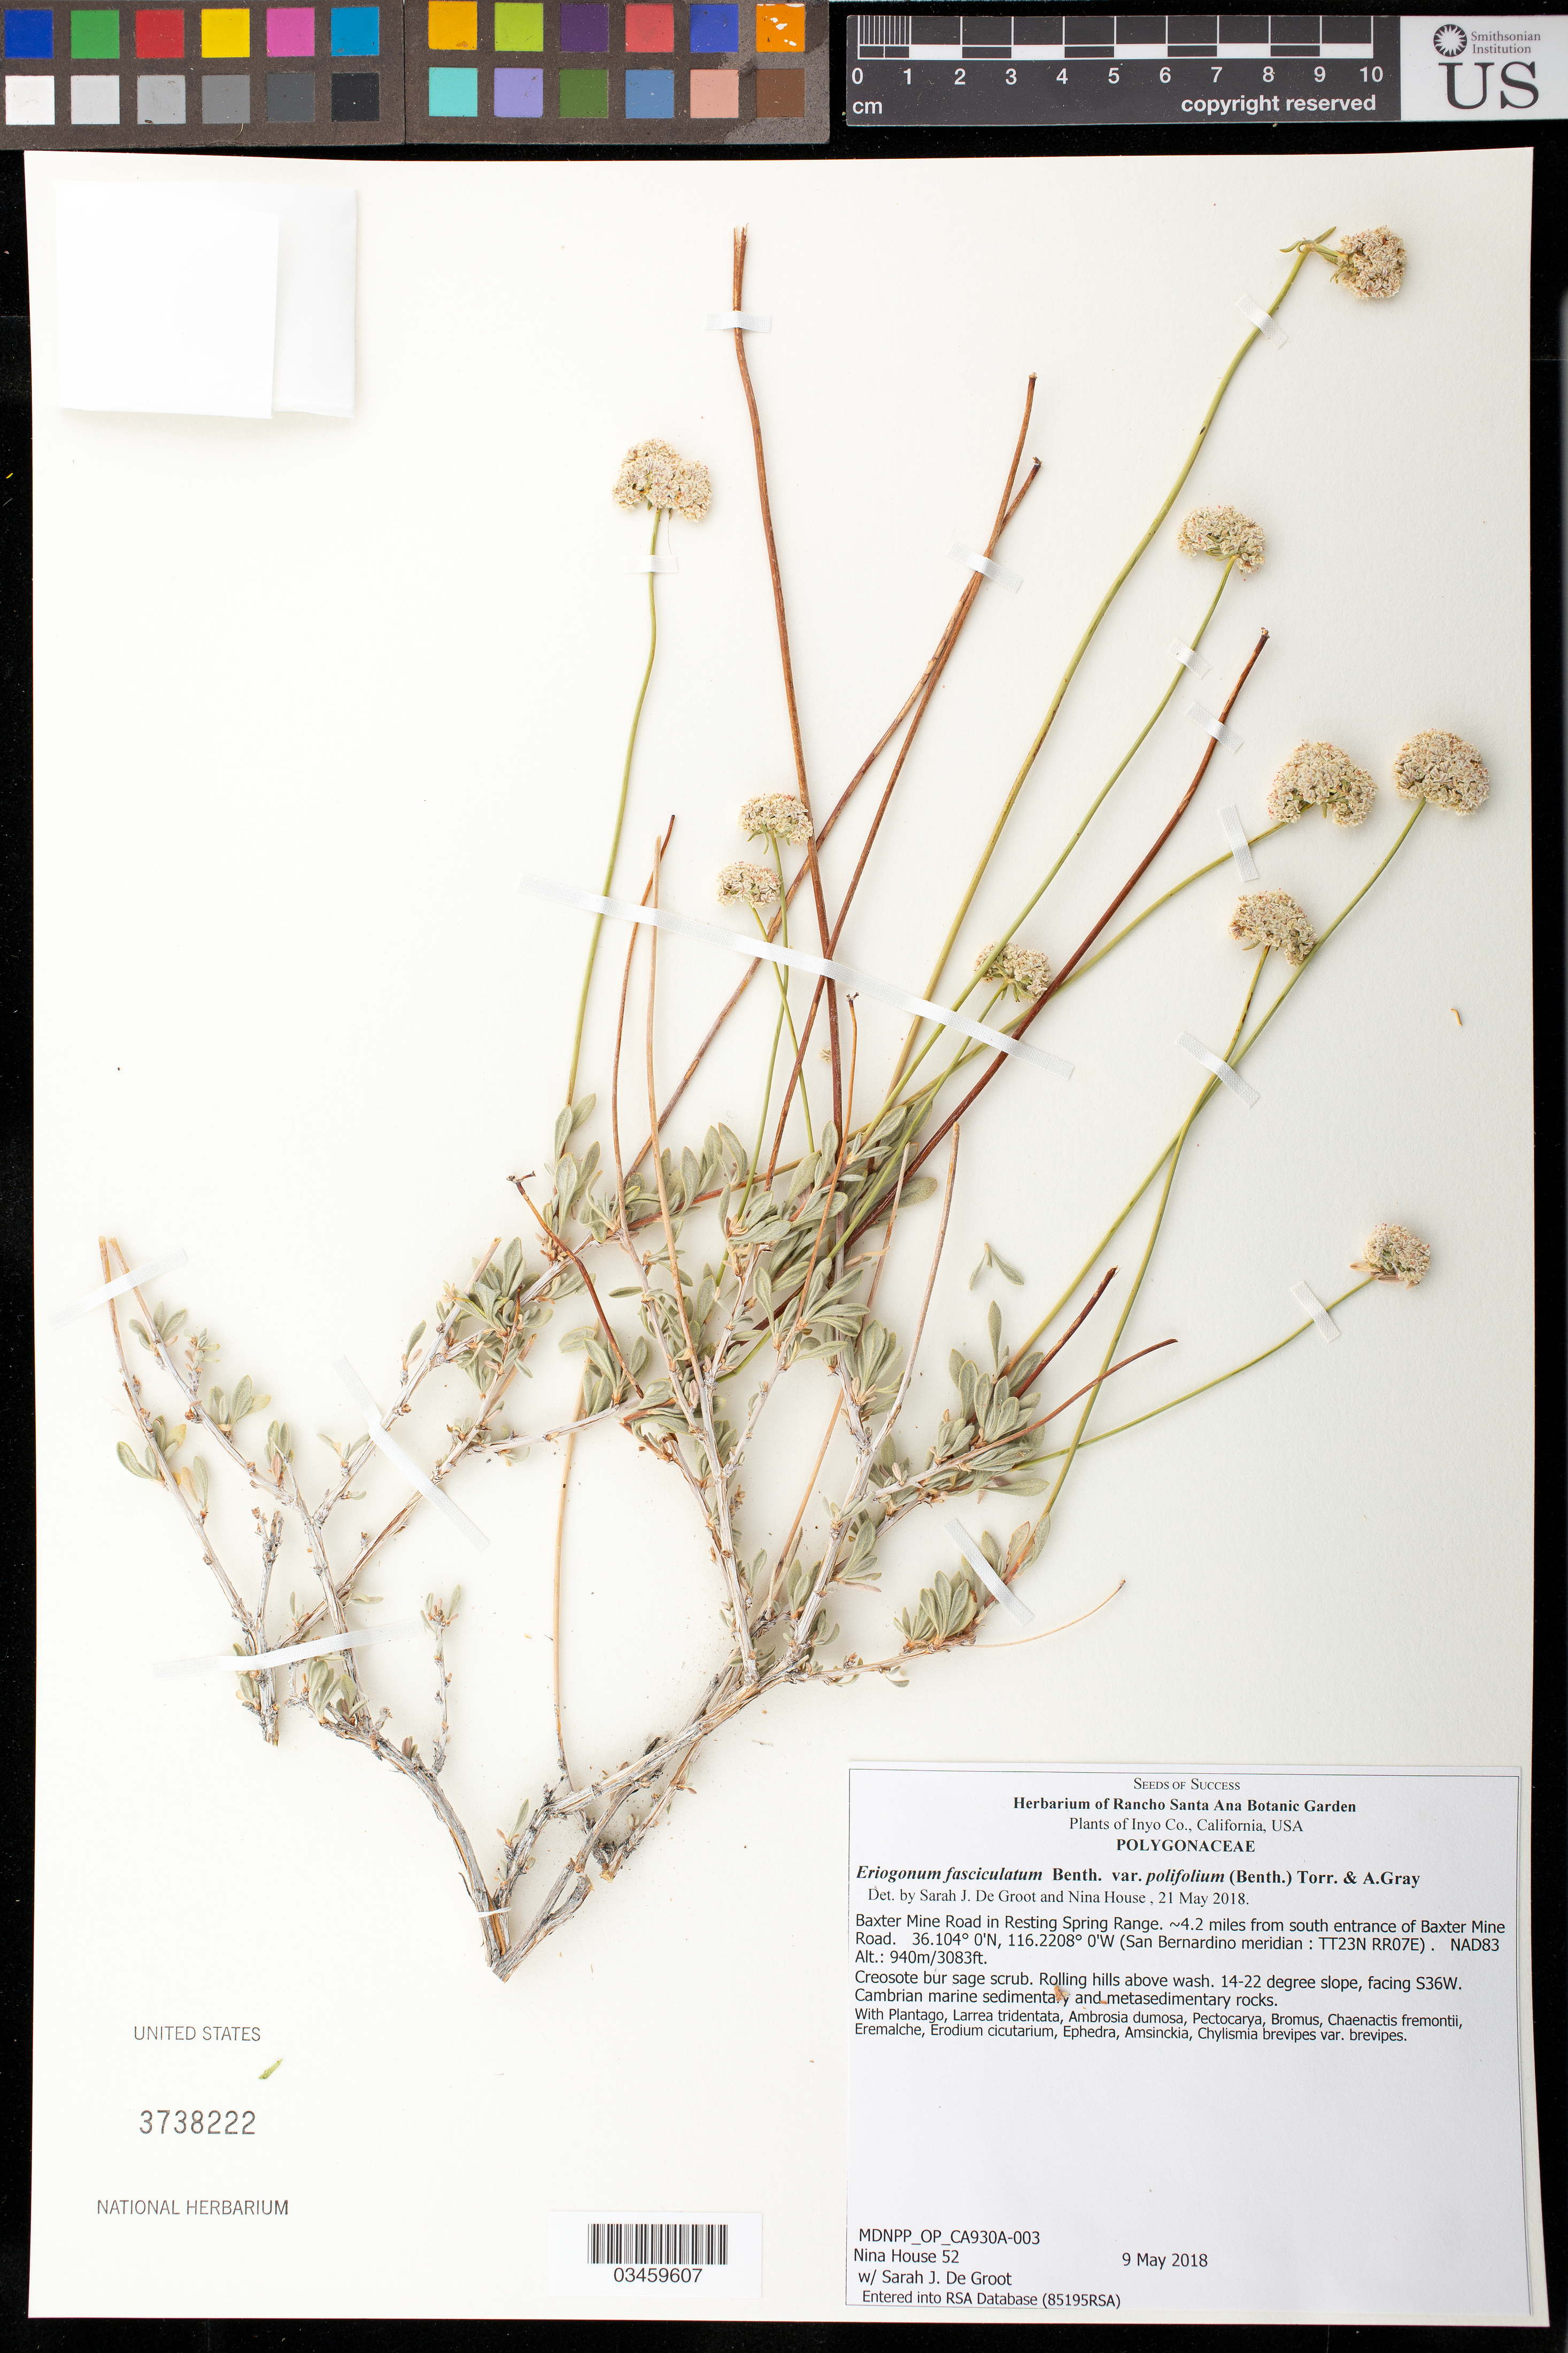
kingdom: Plantae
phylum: Tracheophyta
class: Magnoliopsida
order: Caryophyllales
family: Polygonaceae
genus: Eriogonum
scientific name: Eriogonum fasciculatum var. polifolium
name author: (Benth.) Torr. & A. Gray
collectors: N. House & S. De Groot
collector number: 52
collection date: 2018-05-09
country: United States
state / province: California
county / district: Inyo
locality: Baxter Mine Rd in Resting Spring Range, 4.2 mi from S entrance of Baxter Mine Rd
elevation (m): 940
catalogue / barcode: US 3738222